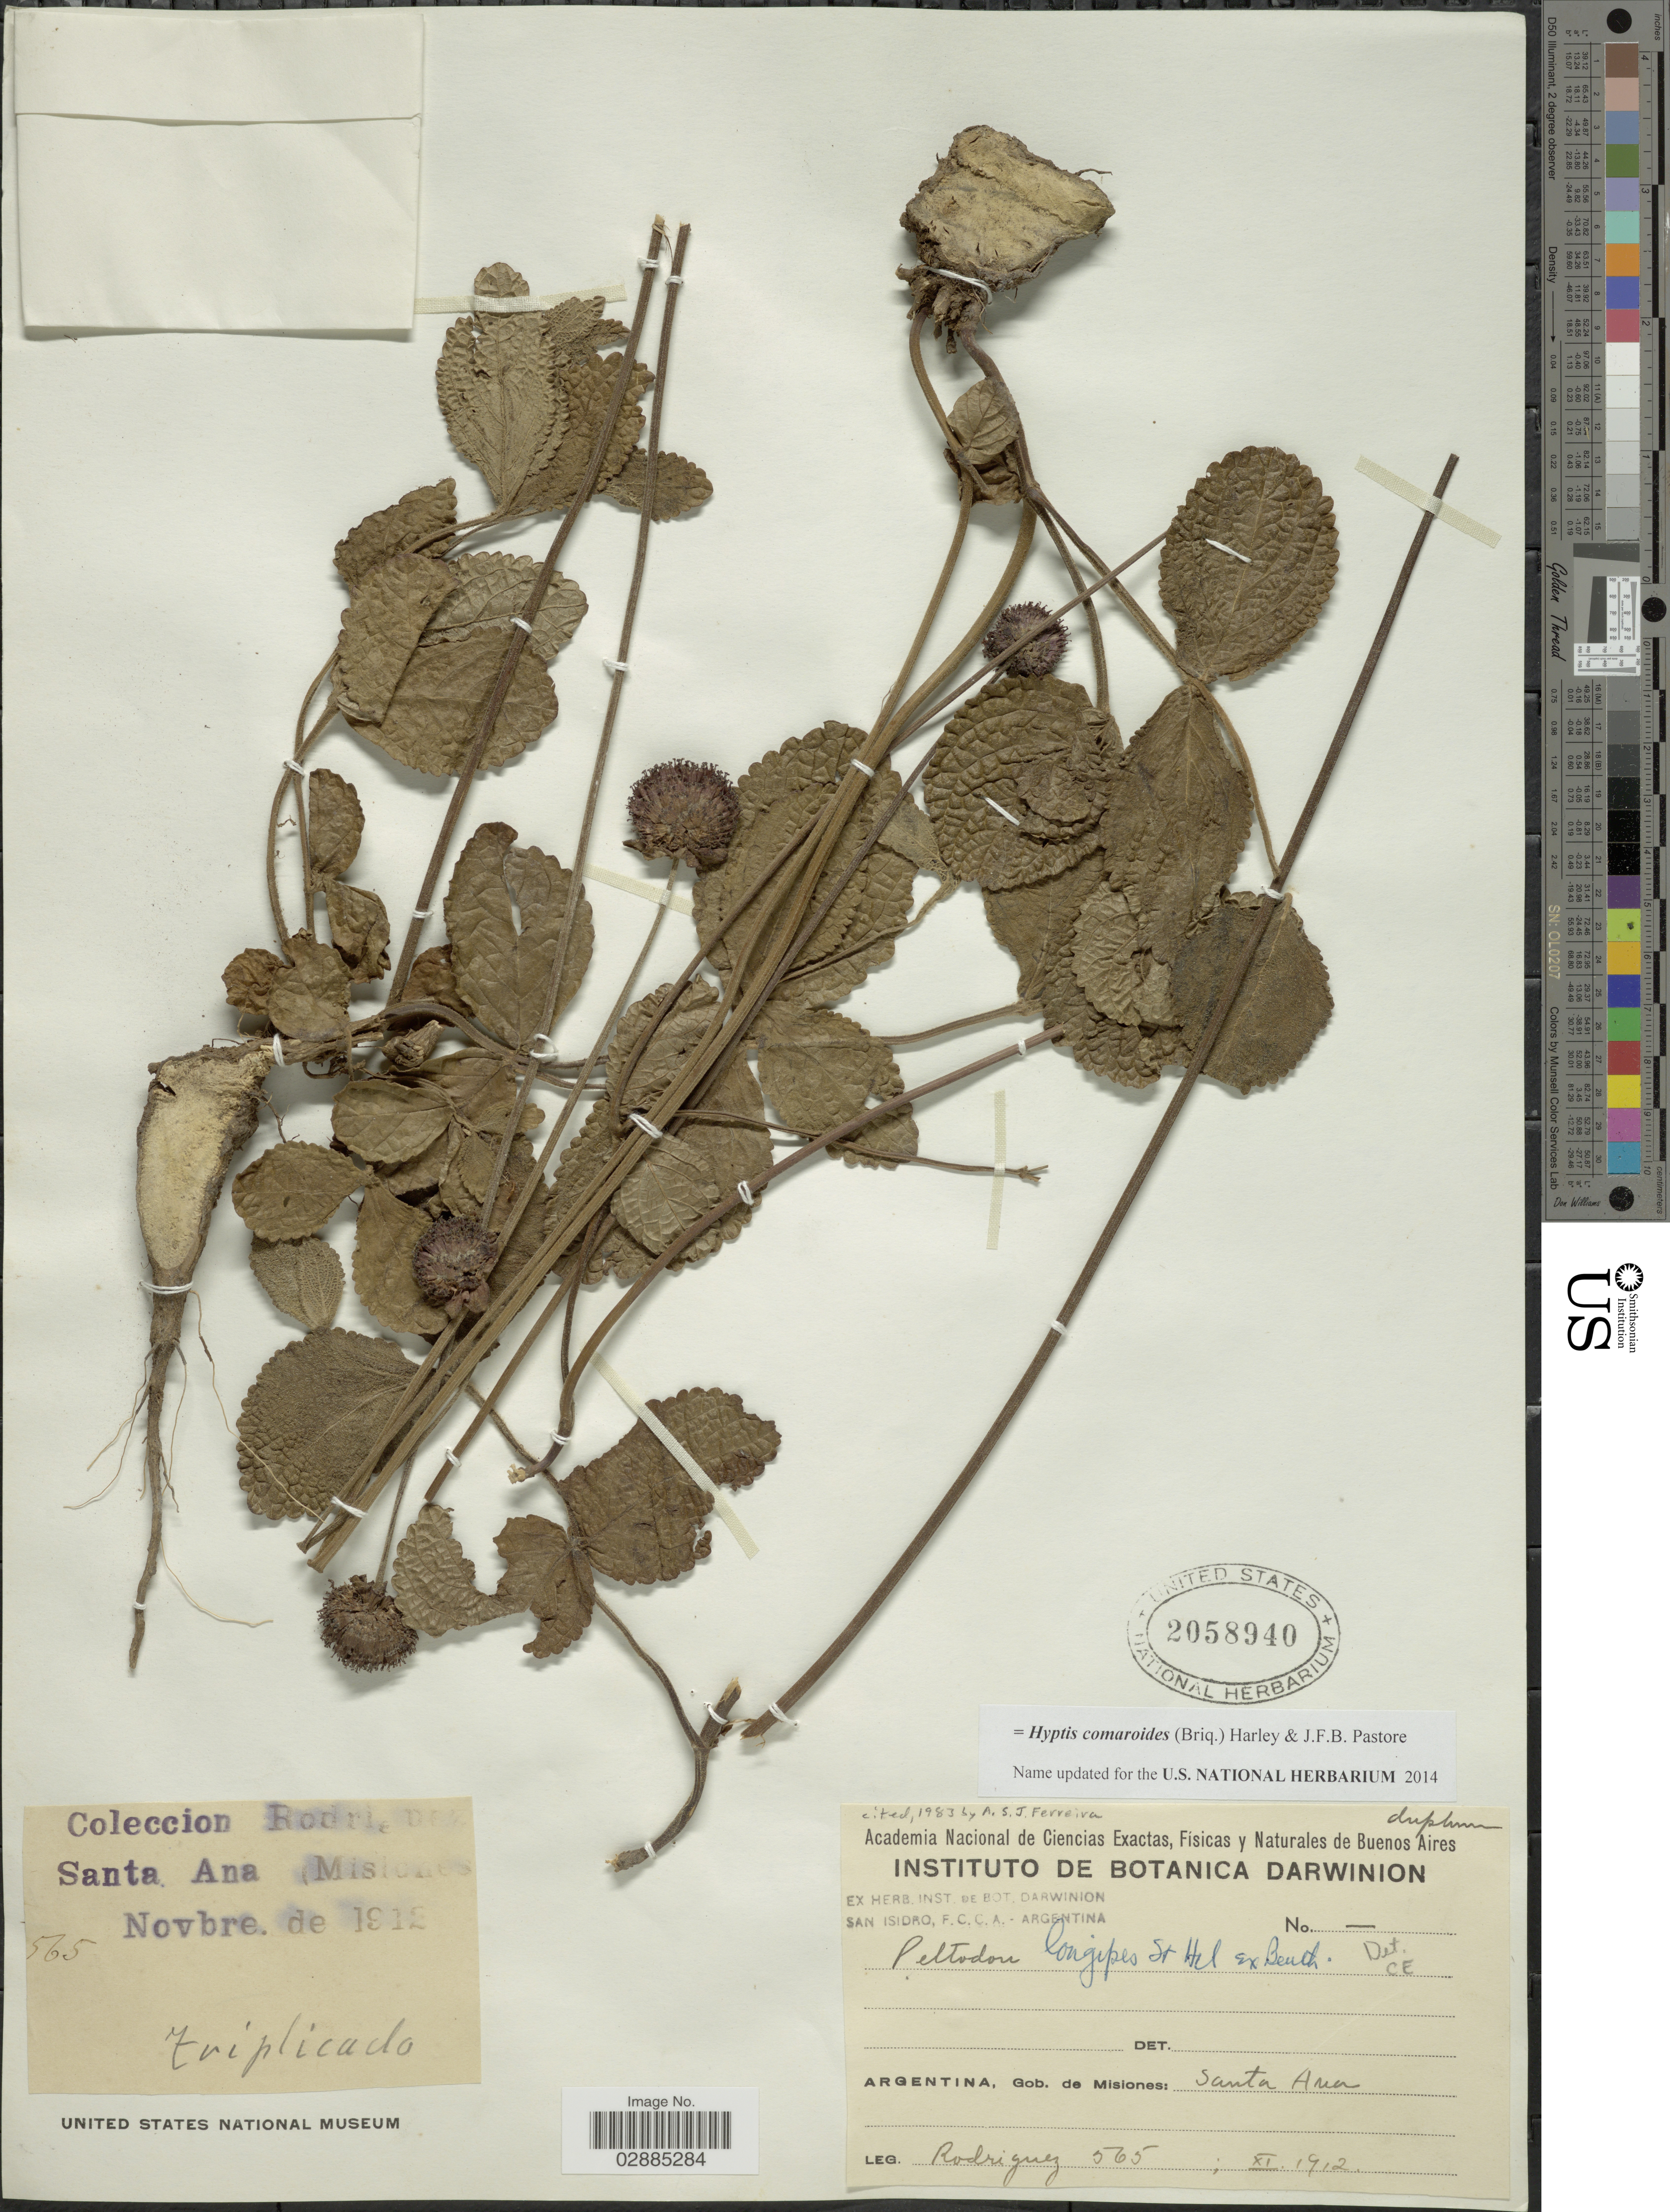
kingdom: Plantae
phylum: Tracheophyta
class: Magnoliopsida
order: Lamiales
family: Lamiaceae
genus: Hyptis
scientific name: Hyptis comaroides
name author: (Briq.) Harley & J.F.B. Pastore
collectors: Rodriguez, --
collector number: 565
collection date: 1912-11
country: Argentina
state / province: Misiones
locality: Gob. de Misiones: Santa Ana.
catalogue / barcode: US 2058940